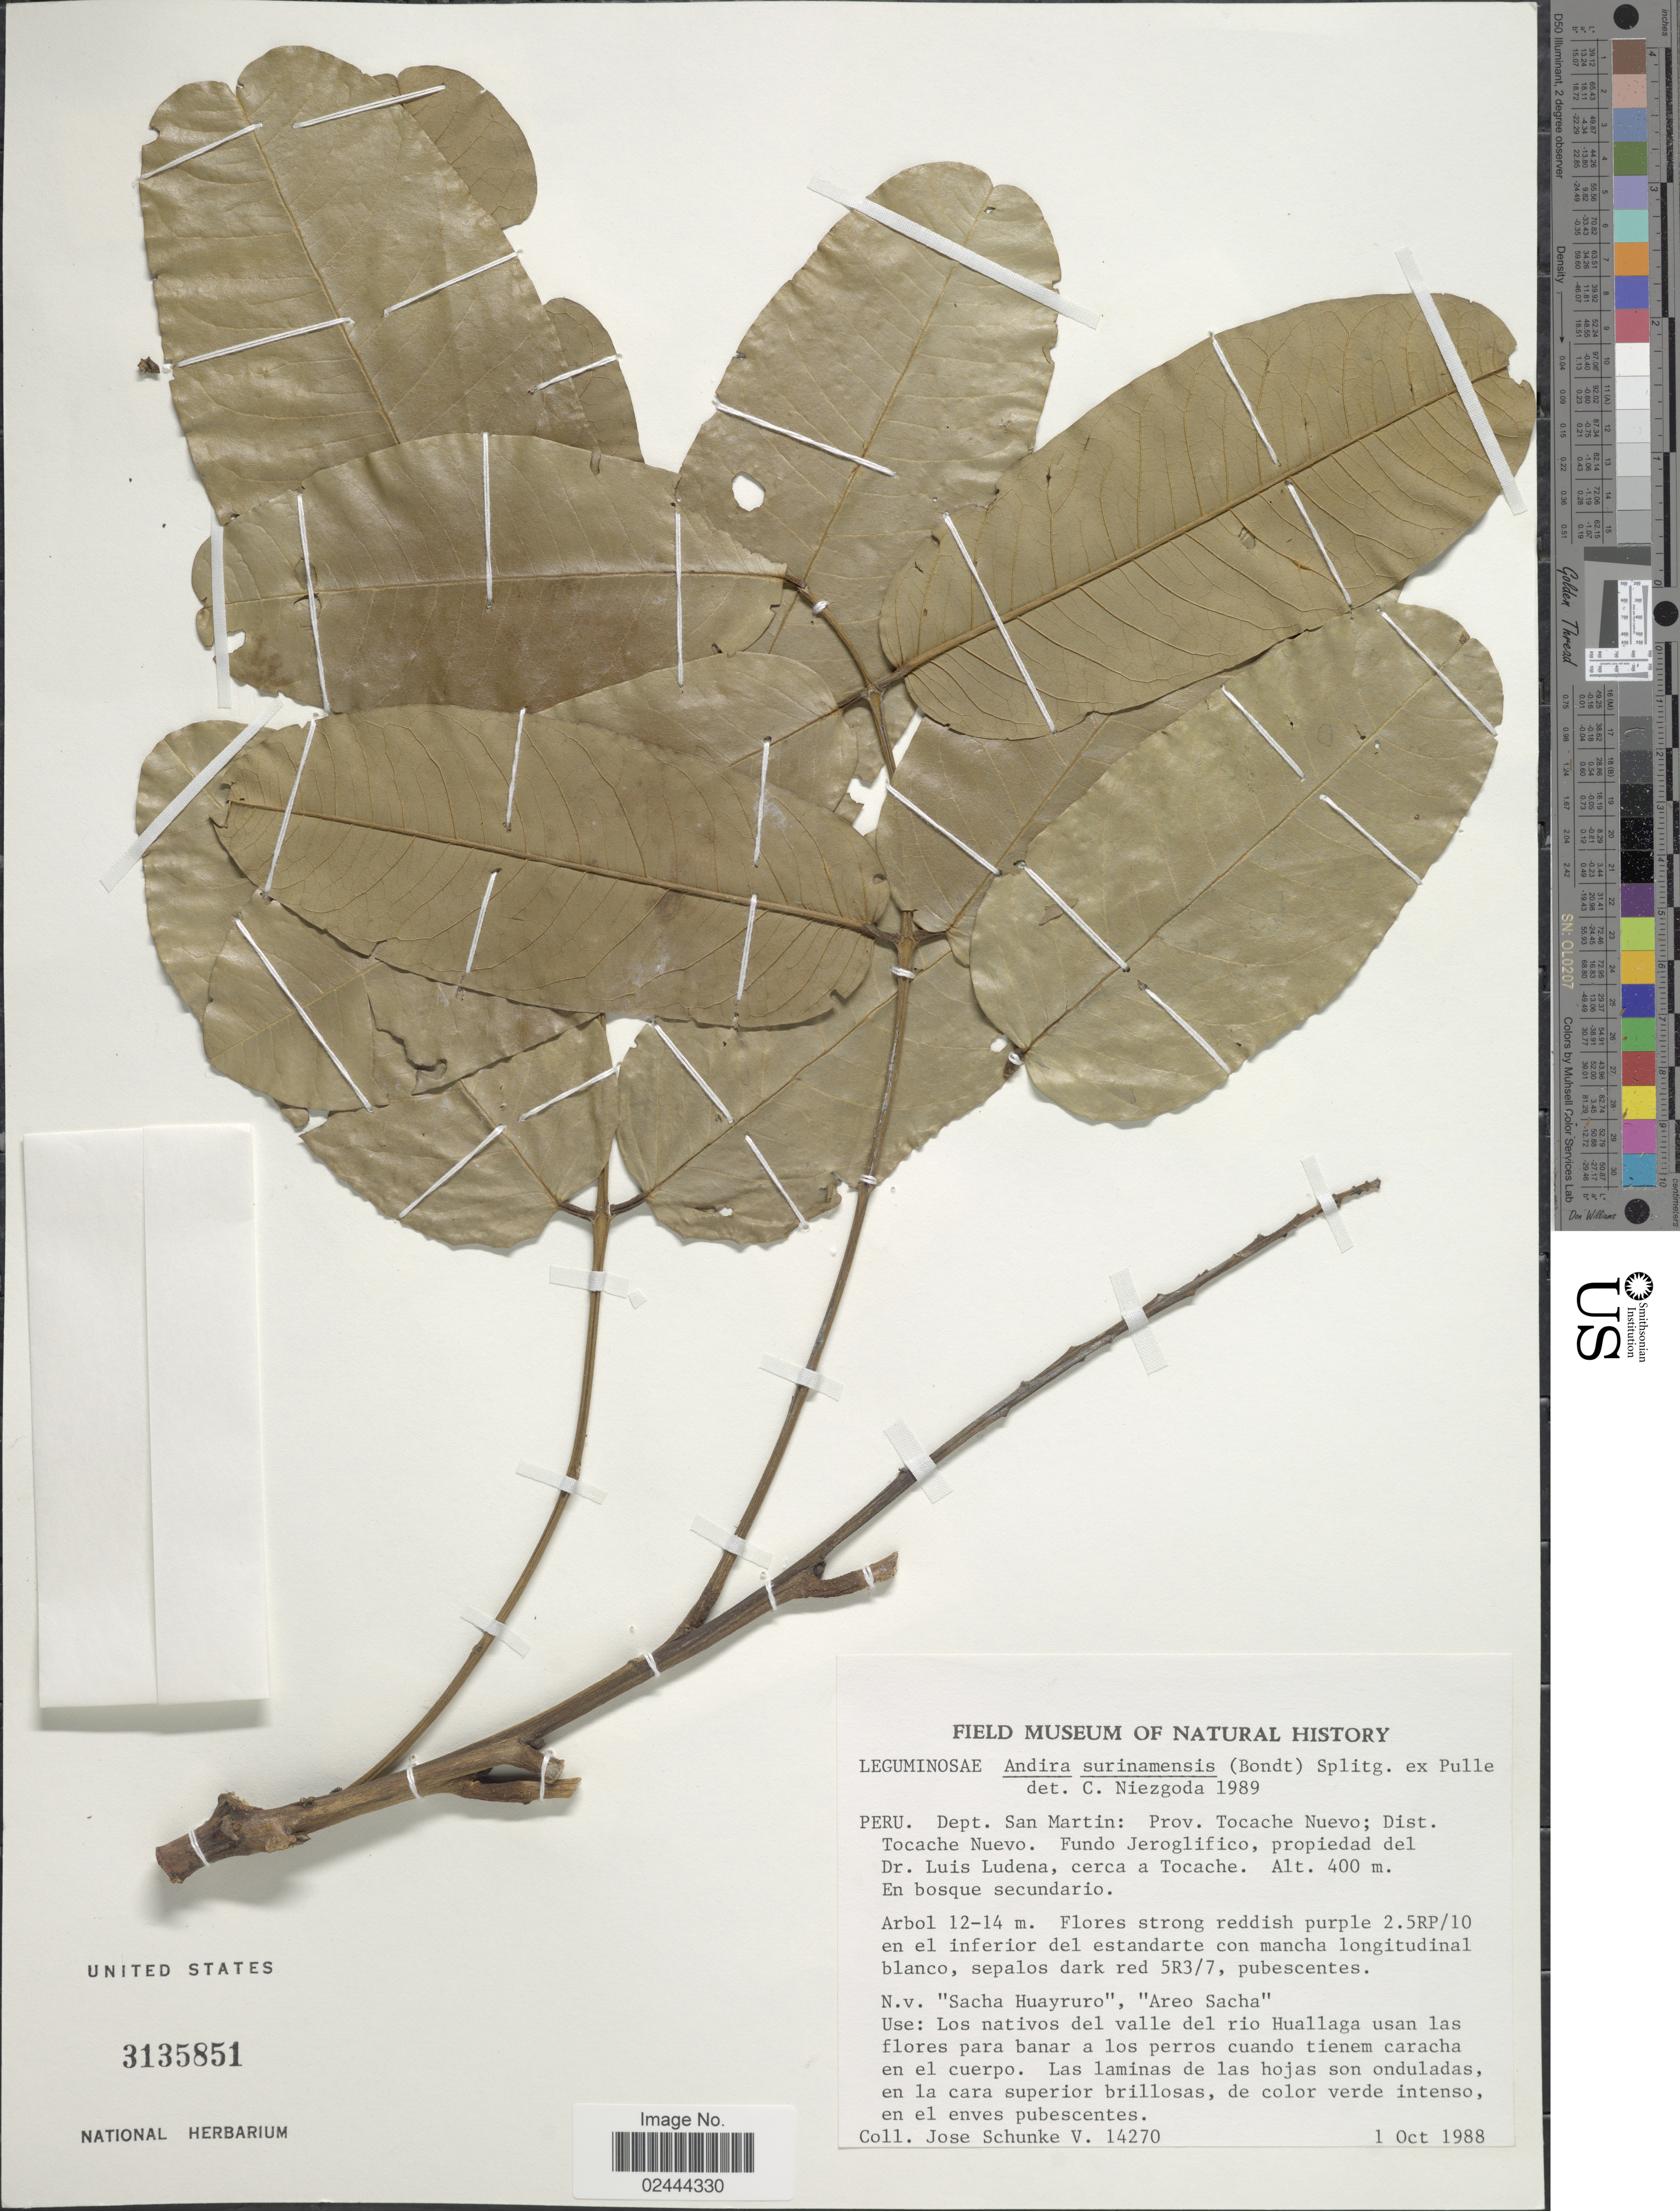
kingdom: Plantae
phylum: Tracheophyta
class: Magnoliopsida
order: Fabales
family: Fabaceae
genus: Andira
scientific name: Andira surinamensis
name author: (Bondt) Splitg. ex Amshoff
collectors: J. Schunke Vigo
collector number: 14270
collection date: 1988-10-01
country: Peru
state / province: San Martín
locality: Prov. Tocache Nuevo, Dist. Tocache Nuevo, Fundo Jeroglifico, propiedad del Dr. Luis Ludena, cerca a Tocache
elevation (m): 400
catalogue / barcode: US 3135851